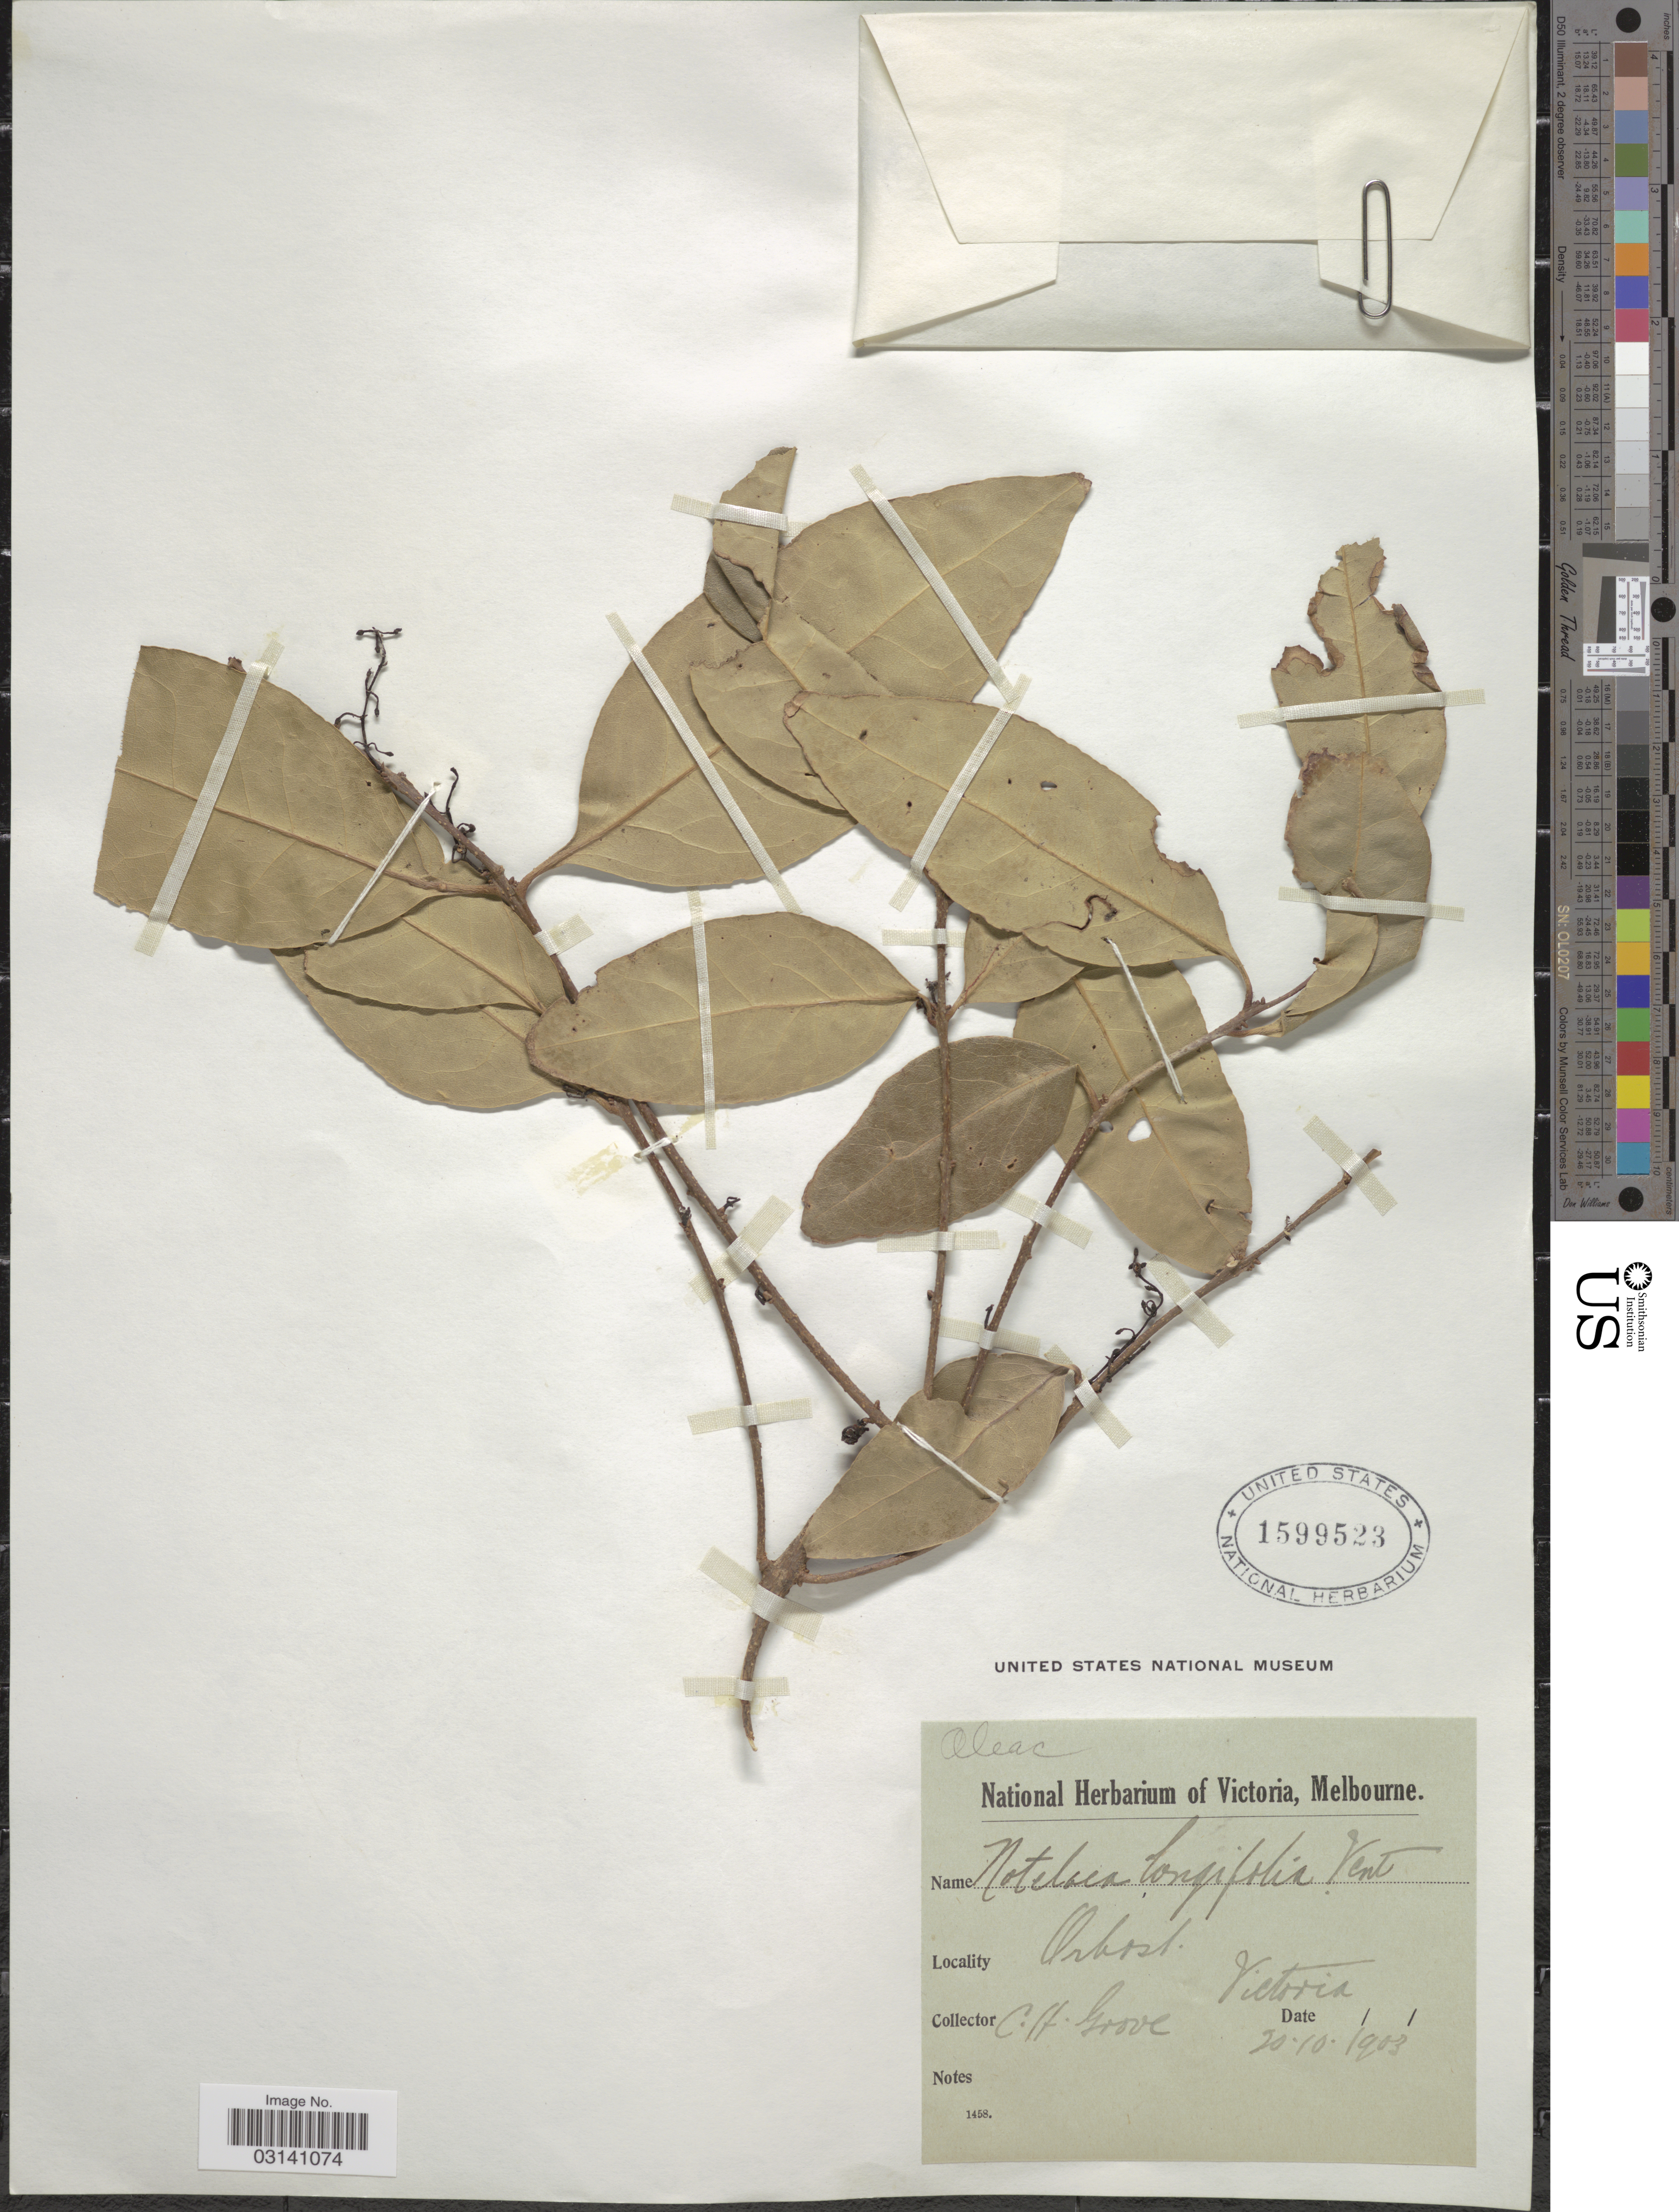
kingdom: Plantae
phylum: Tracheophyta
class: Magnoliopsida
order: Lamiales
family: Oleaceae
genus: Notelaea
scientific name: Notelaea longifolia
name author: Vent.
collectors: C. Grove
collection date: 1903-10-20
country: Australia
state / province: Victoria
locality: Orbost Victoria.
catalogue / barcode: US 1599523